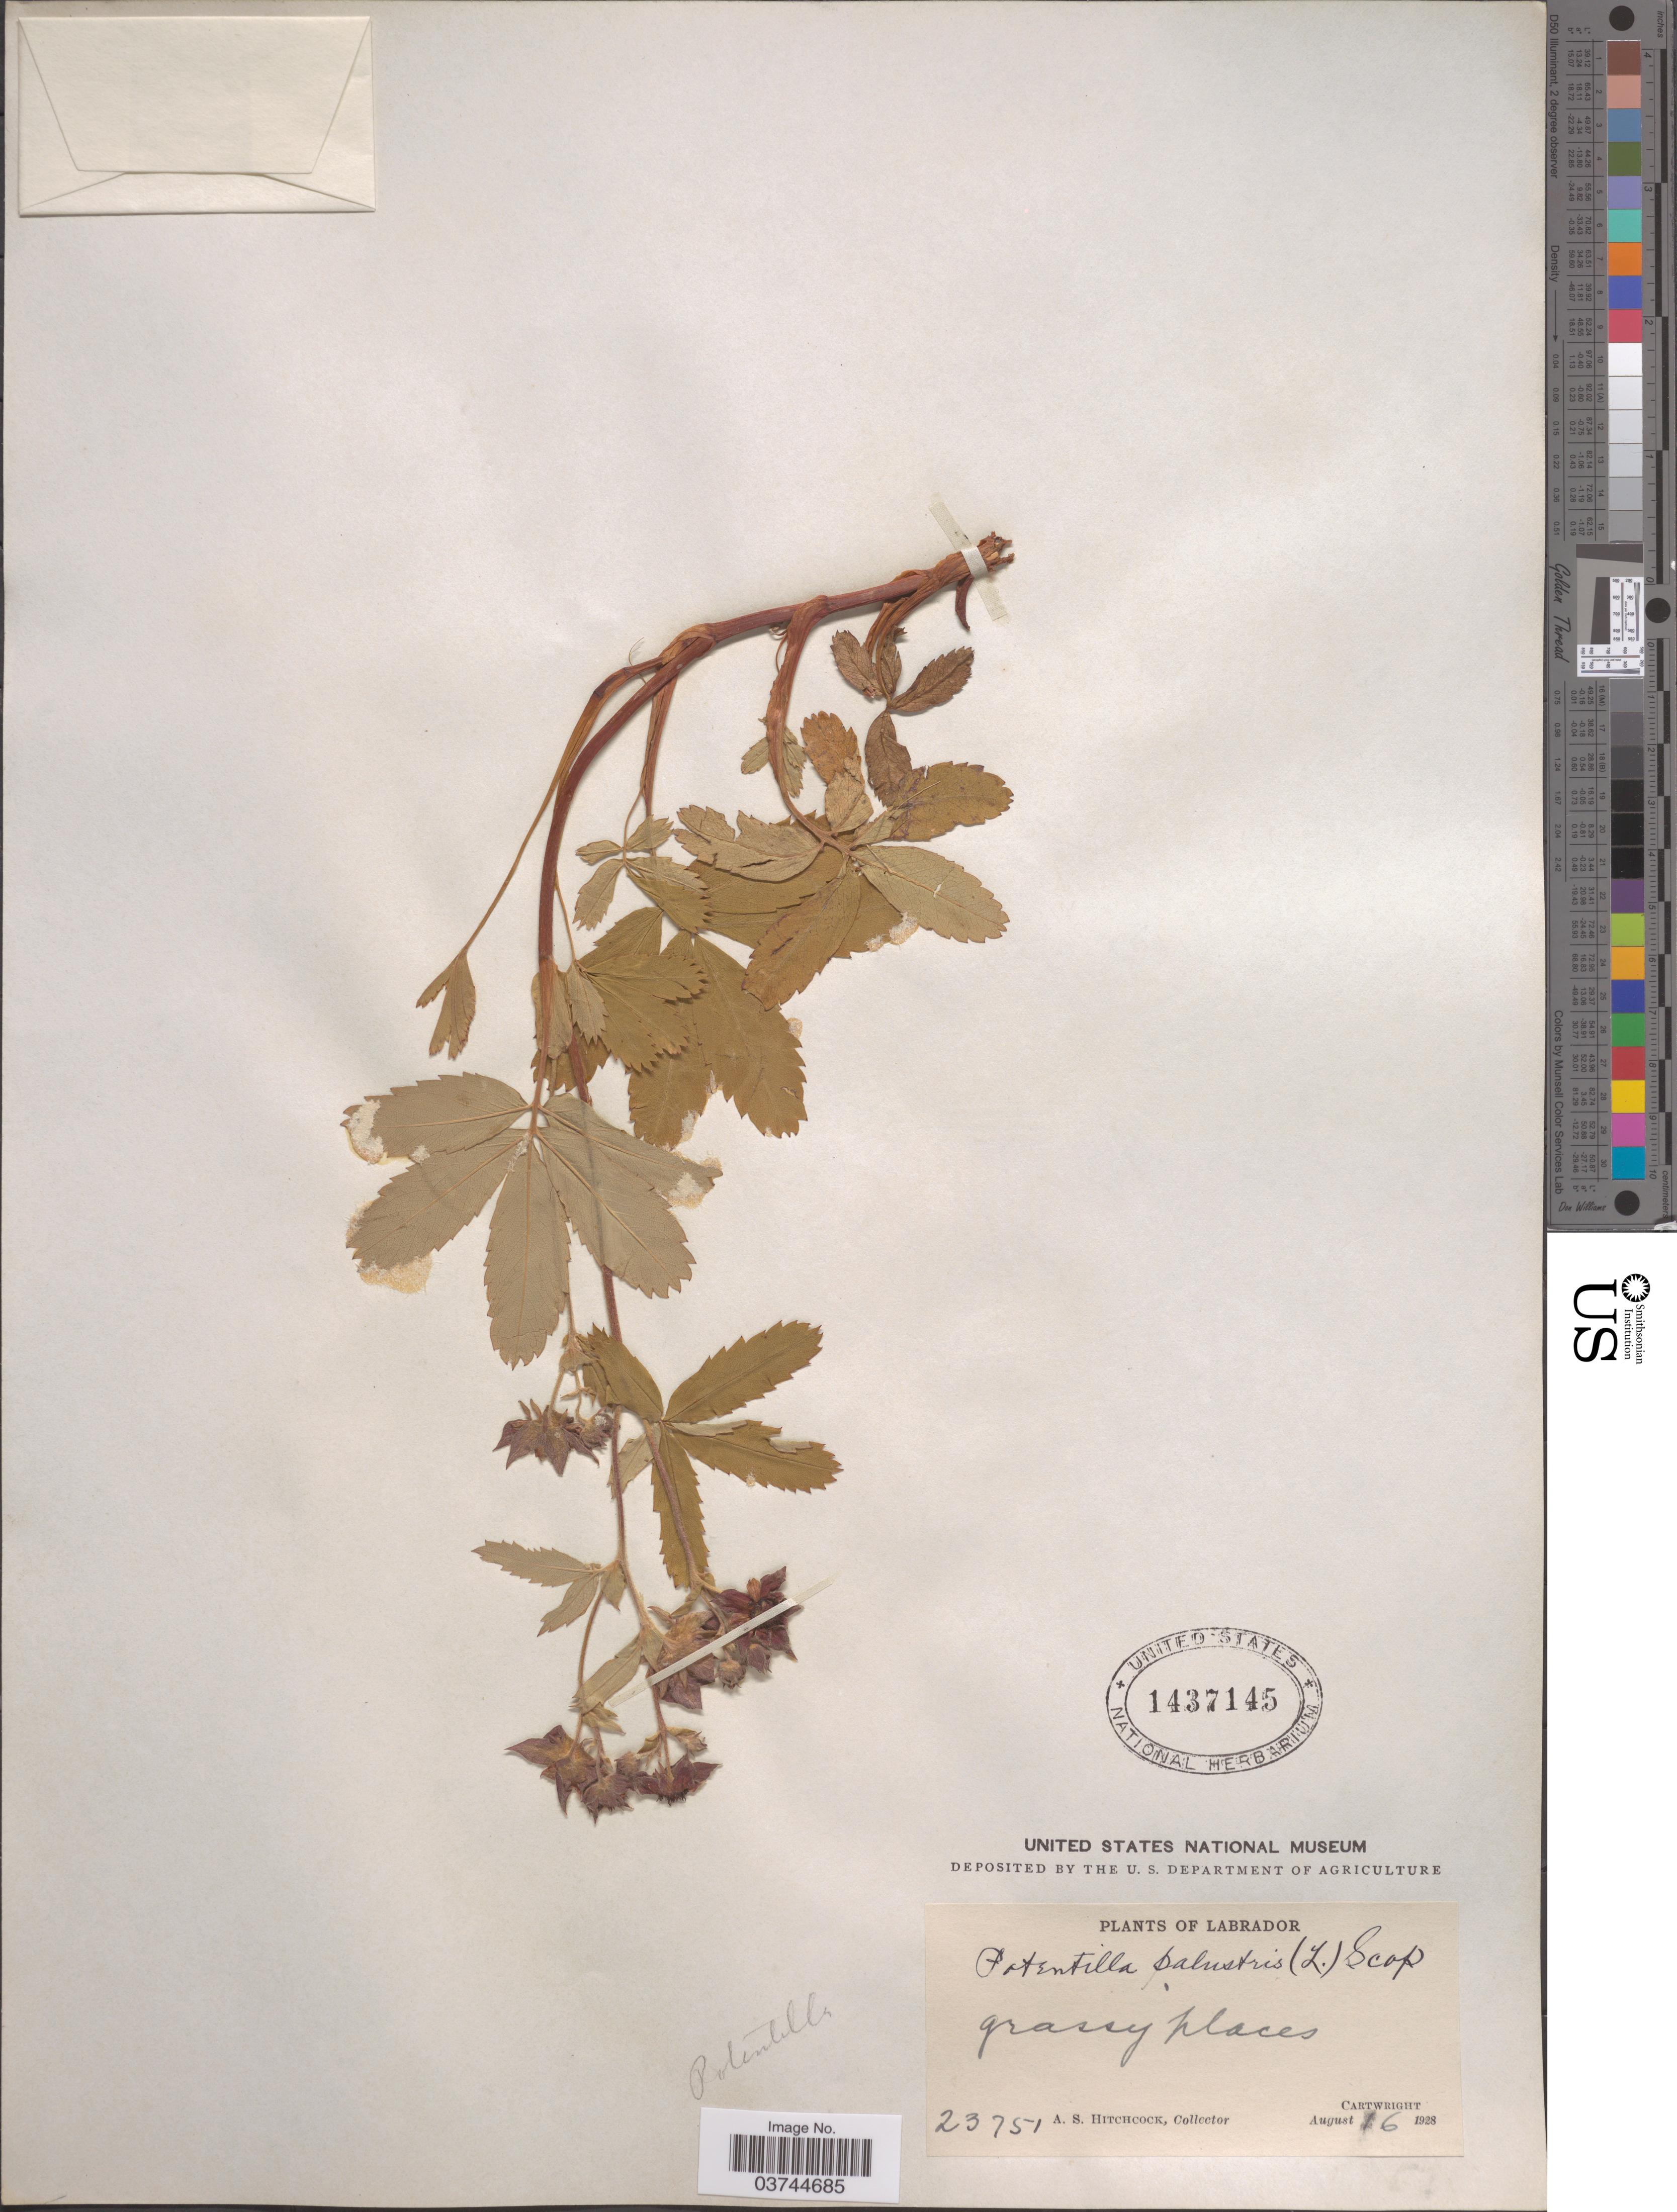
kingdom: Plantae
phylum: Tracheophyta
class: Magnoliopsida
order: Rosales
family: Rosaceae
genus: Comarum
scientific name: Comarum palustre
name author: L.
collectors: A. S. Hitchcock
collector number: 23751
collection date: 1928-08-06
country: Canada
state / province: Newfoundland and Labrador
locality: Labrador. Cartwright.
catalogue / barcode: US 1437145